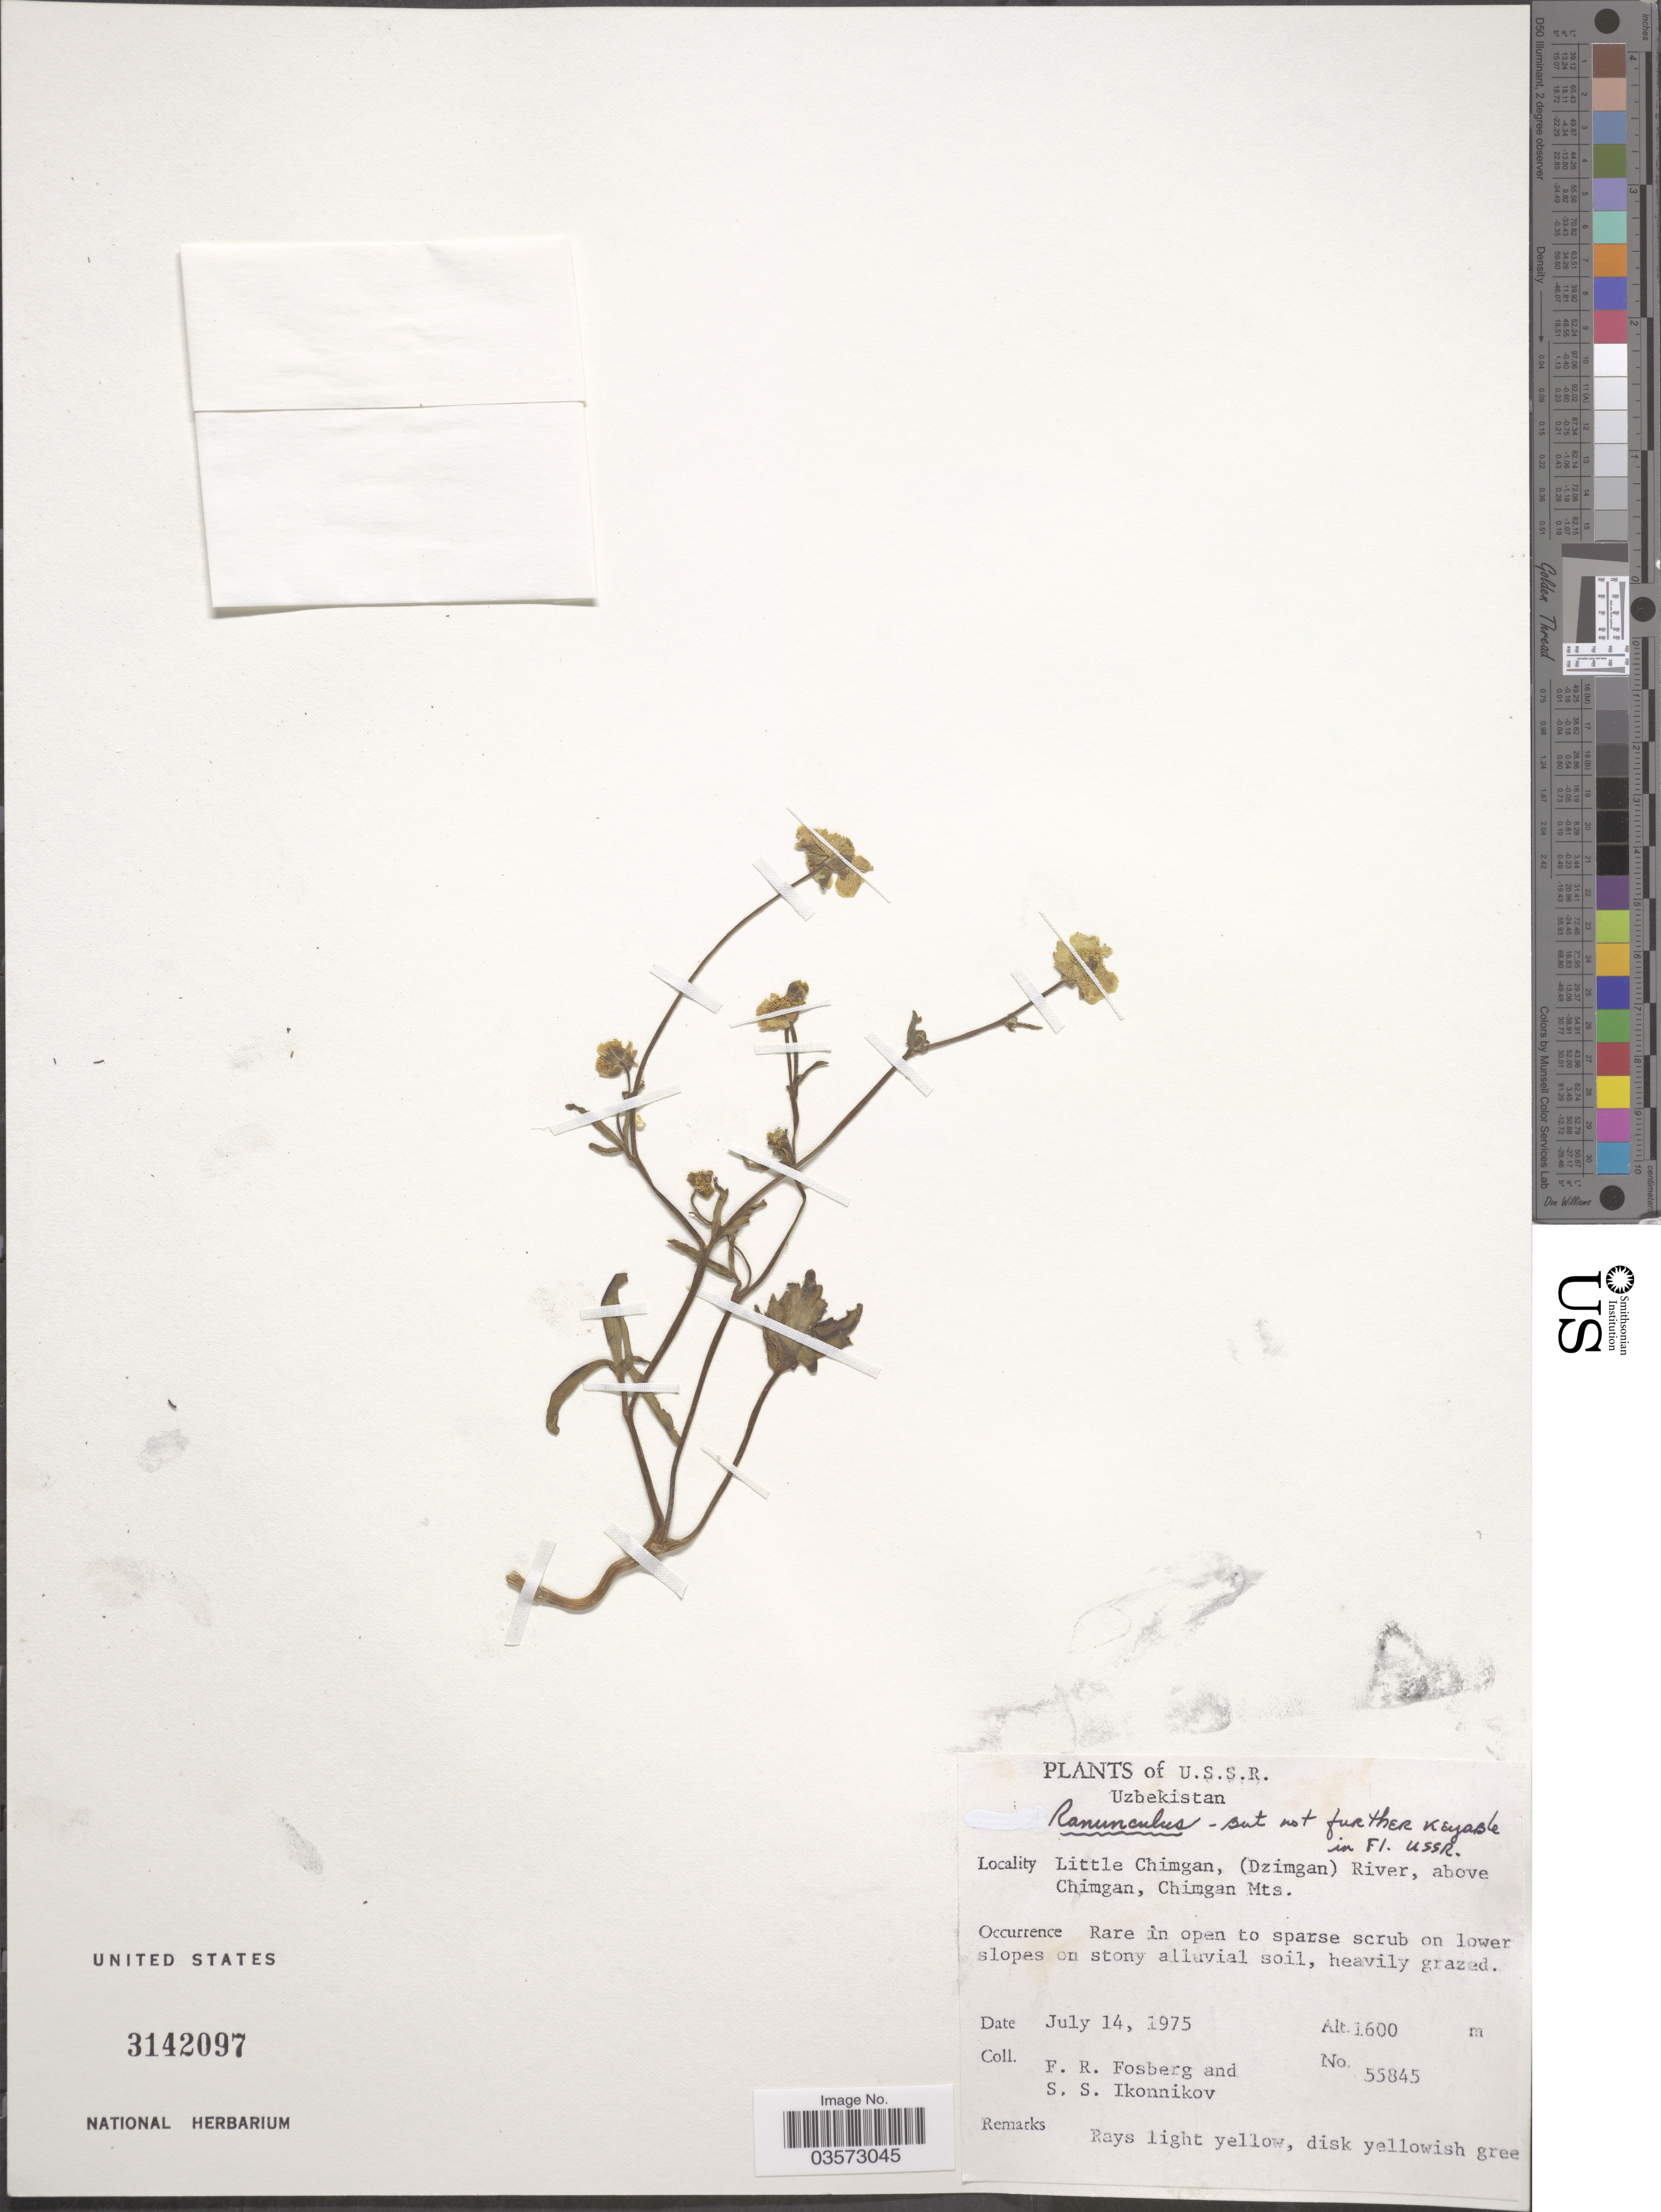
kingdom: Plantae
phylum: Tracheophyta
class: Magnoliopsida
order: Ranunculales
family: Ranunculaceae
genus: Ranunculus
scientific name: Ranunculus sp.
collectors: F. R. Fosberg & S. Ikonnikov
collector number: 55845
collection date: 1975-07-14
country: Uzbekistan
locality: U.S.S.R. Little Chimgan, (Dzimgan) River, above Chimgan, Chimgan Mts.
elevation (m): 1600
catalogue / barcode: US 3142097